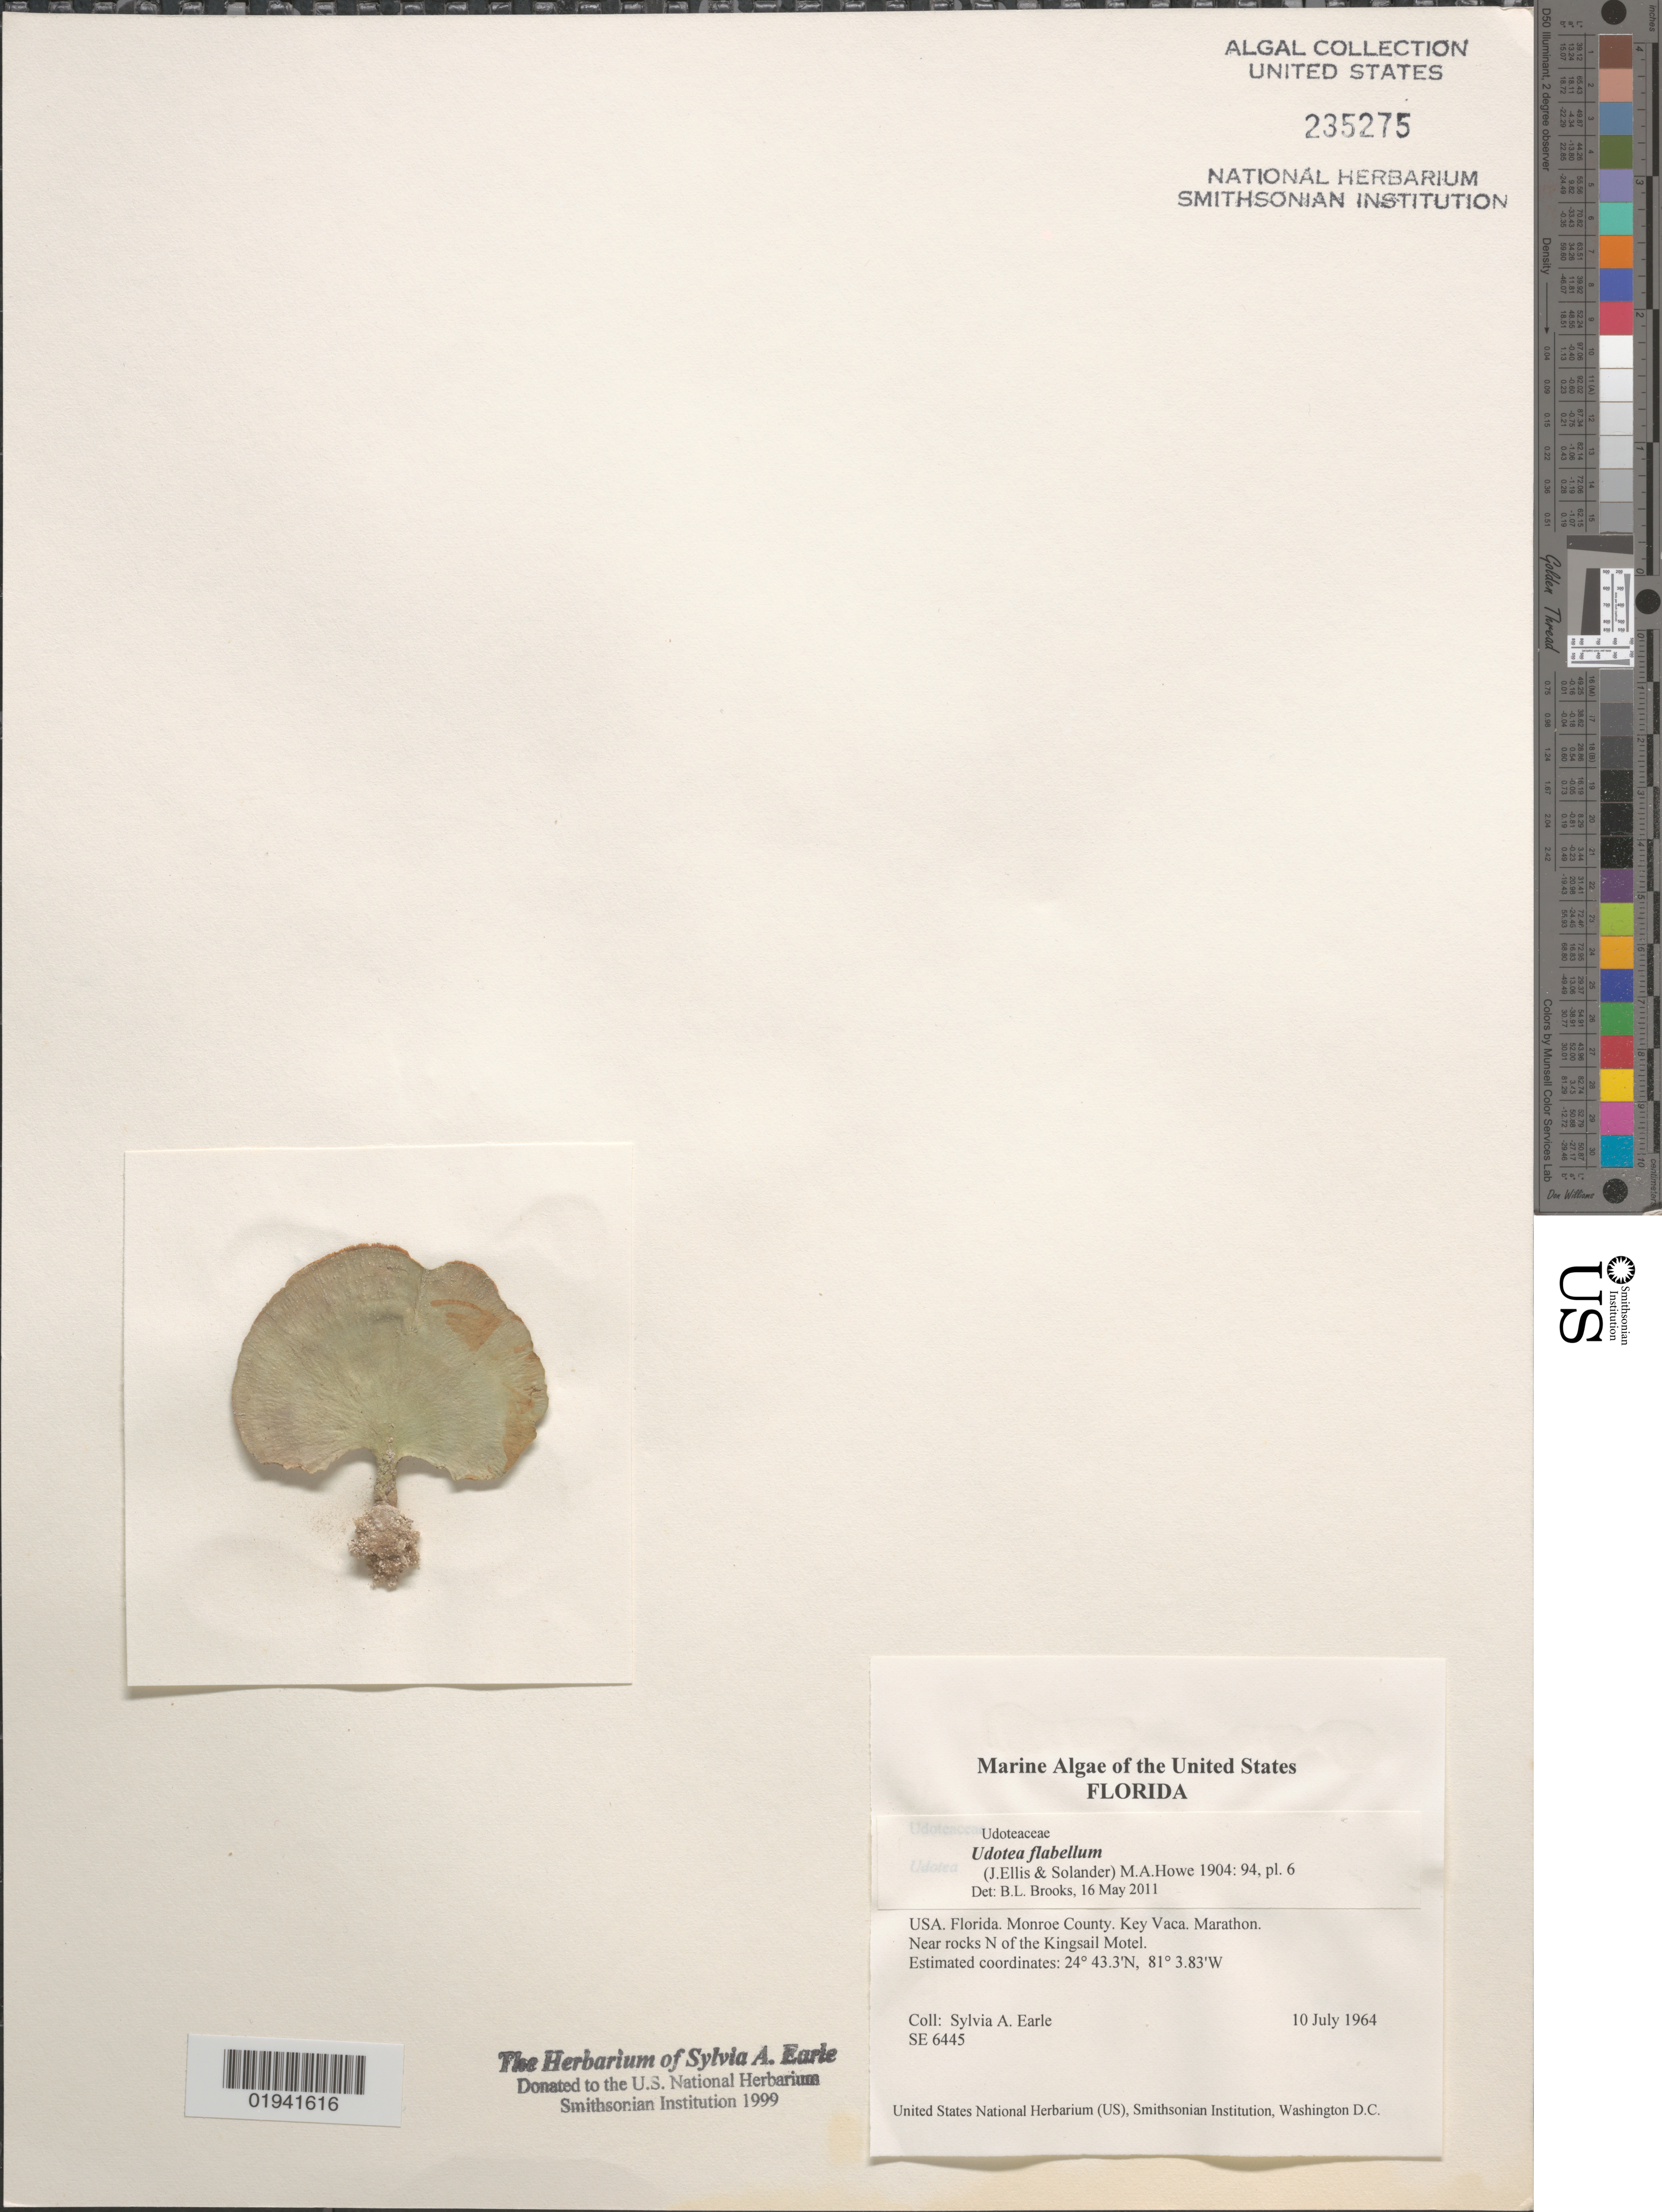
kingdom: Plantae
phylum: Chlorophyta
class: Ulvophyceae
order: Bryopsidales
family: Udoteaceae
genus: Udotea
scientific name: Udotea flabellum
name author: (J. Ellis & Sol.) M. Howe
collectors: S. A. Earle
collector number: SE6445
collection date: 1964-07-10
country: United States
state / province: Florida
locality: Monroe County. Key Vaca. Marathon. Near rocks N of the Kingsail Motel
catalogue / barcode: US 235275